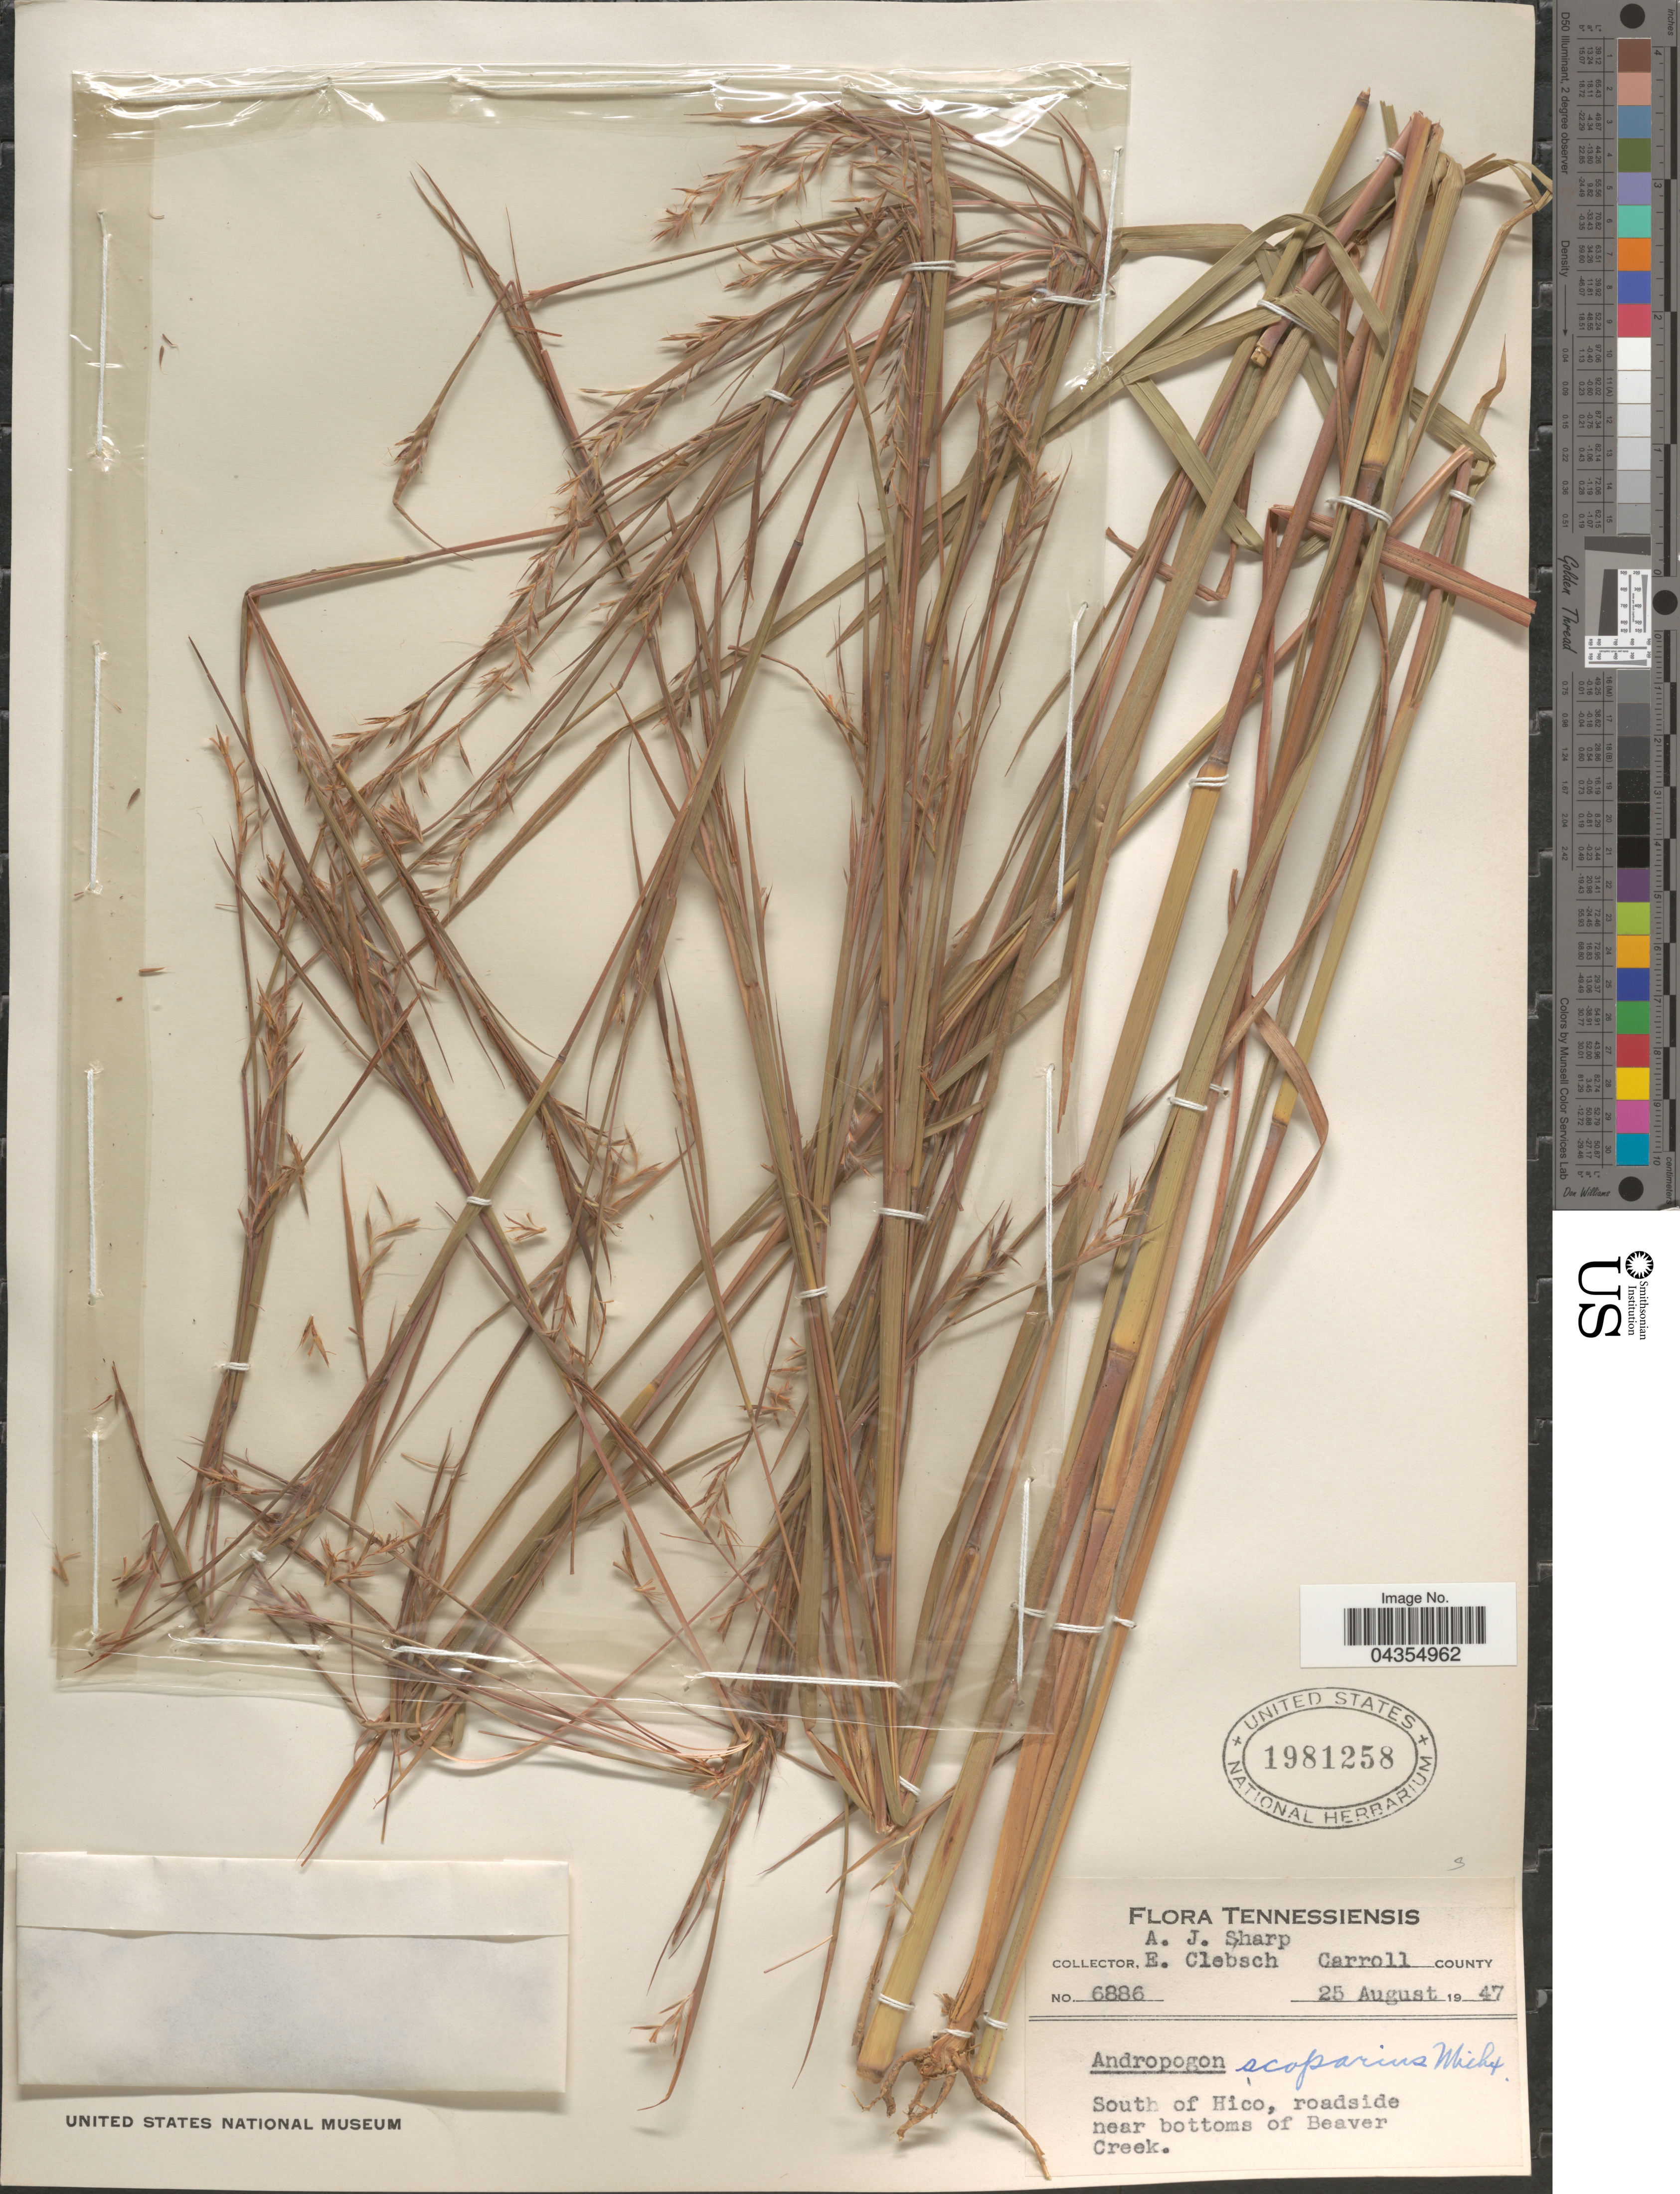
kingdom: Plantae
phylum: Tracheophyta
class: Liliopsida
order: Poales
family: Poaceae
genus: Schizachyrium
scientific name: Schizachyrium sanguineum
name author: (Retz.) Alston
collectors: A. J. Sharp & E. Clebsch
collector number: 6886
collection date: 1947-08-25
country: United States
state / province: Tennessee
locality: Carroll County. South of Hico, roadside near bottoms of Beaver Creek.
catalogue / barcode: US 1981258